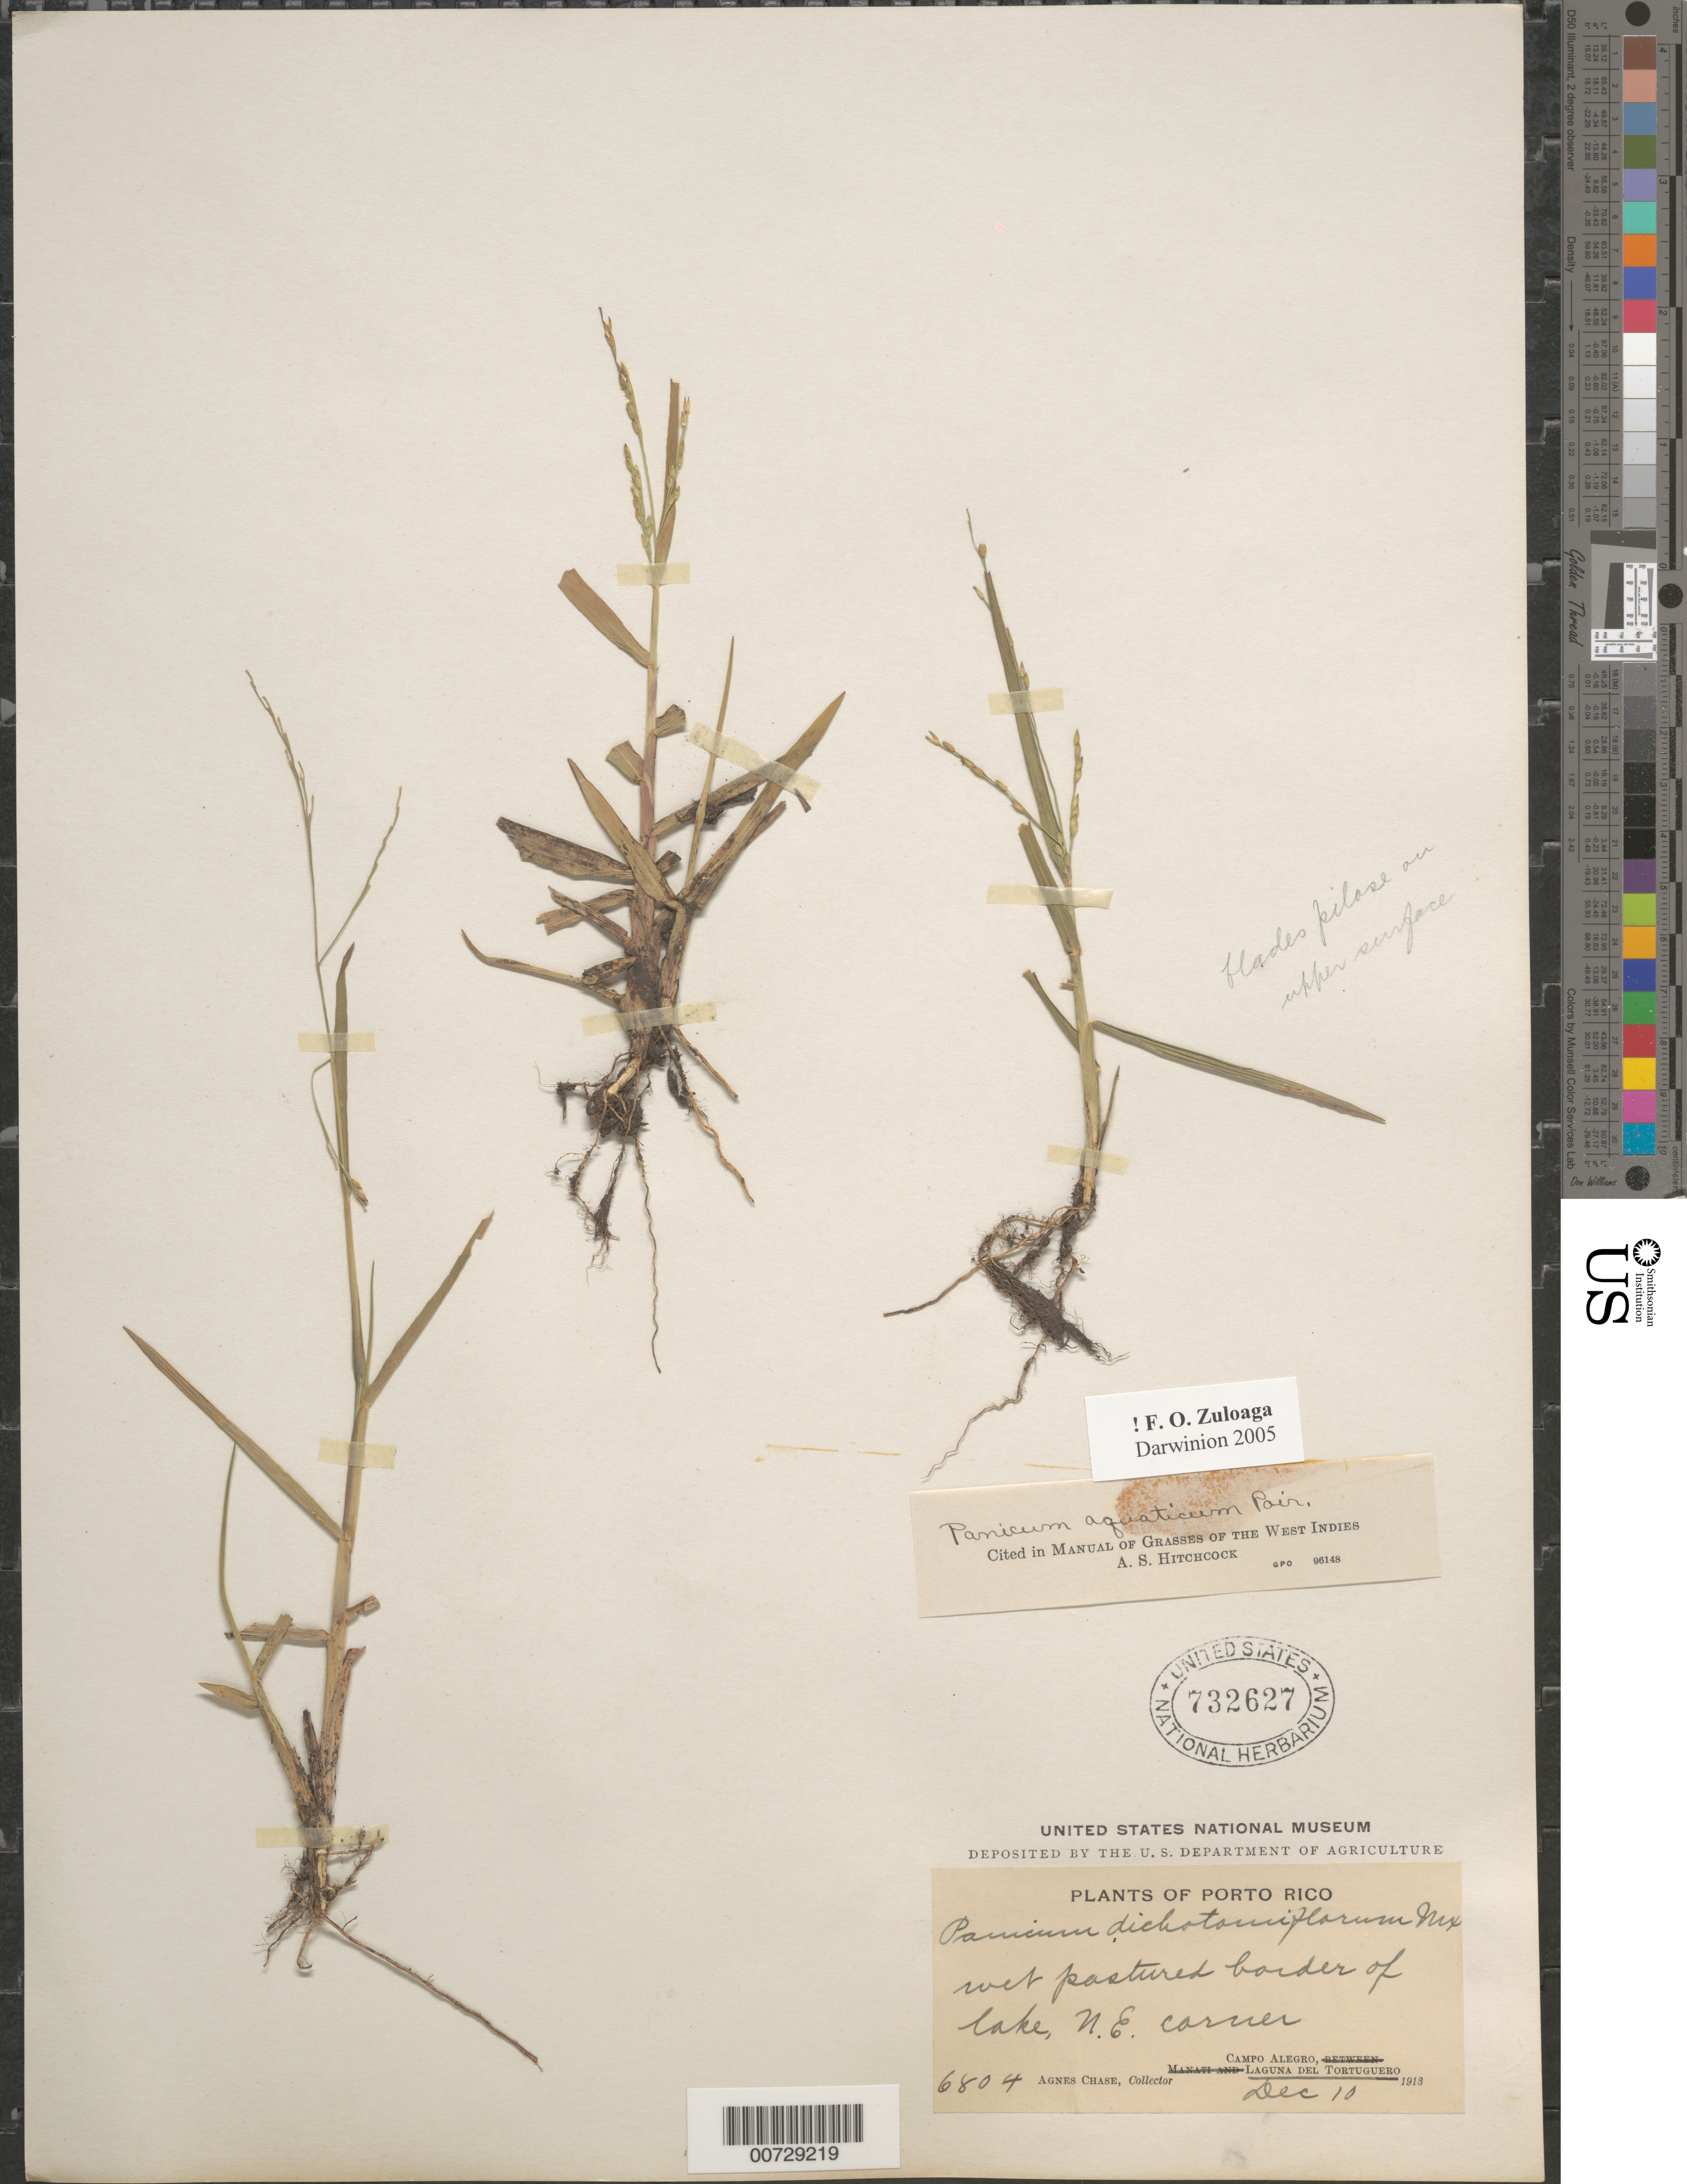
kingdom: Plantae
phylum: Tracheophyta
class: Liliopsida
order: Poales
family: Poaceae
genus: Panicum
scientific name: Panicum aquaticum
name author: Poir.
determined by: Hitchcock, Albert S.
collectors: A. Chase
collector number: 6804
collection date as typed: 10 Dec 1913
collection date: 1913-12-10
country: Puerto Rico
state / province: Manatí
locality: Campo Alegro, Laguna del Tortuguero, NE corner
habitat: Wet pastured border of lake, NE corner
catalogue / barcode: US 732627